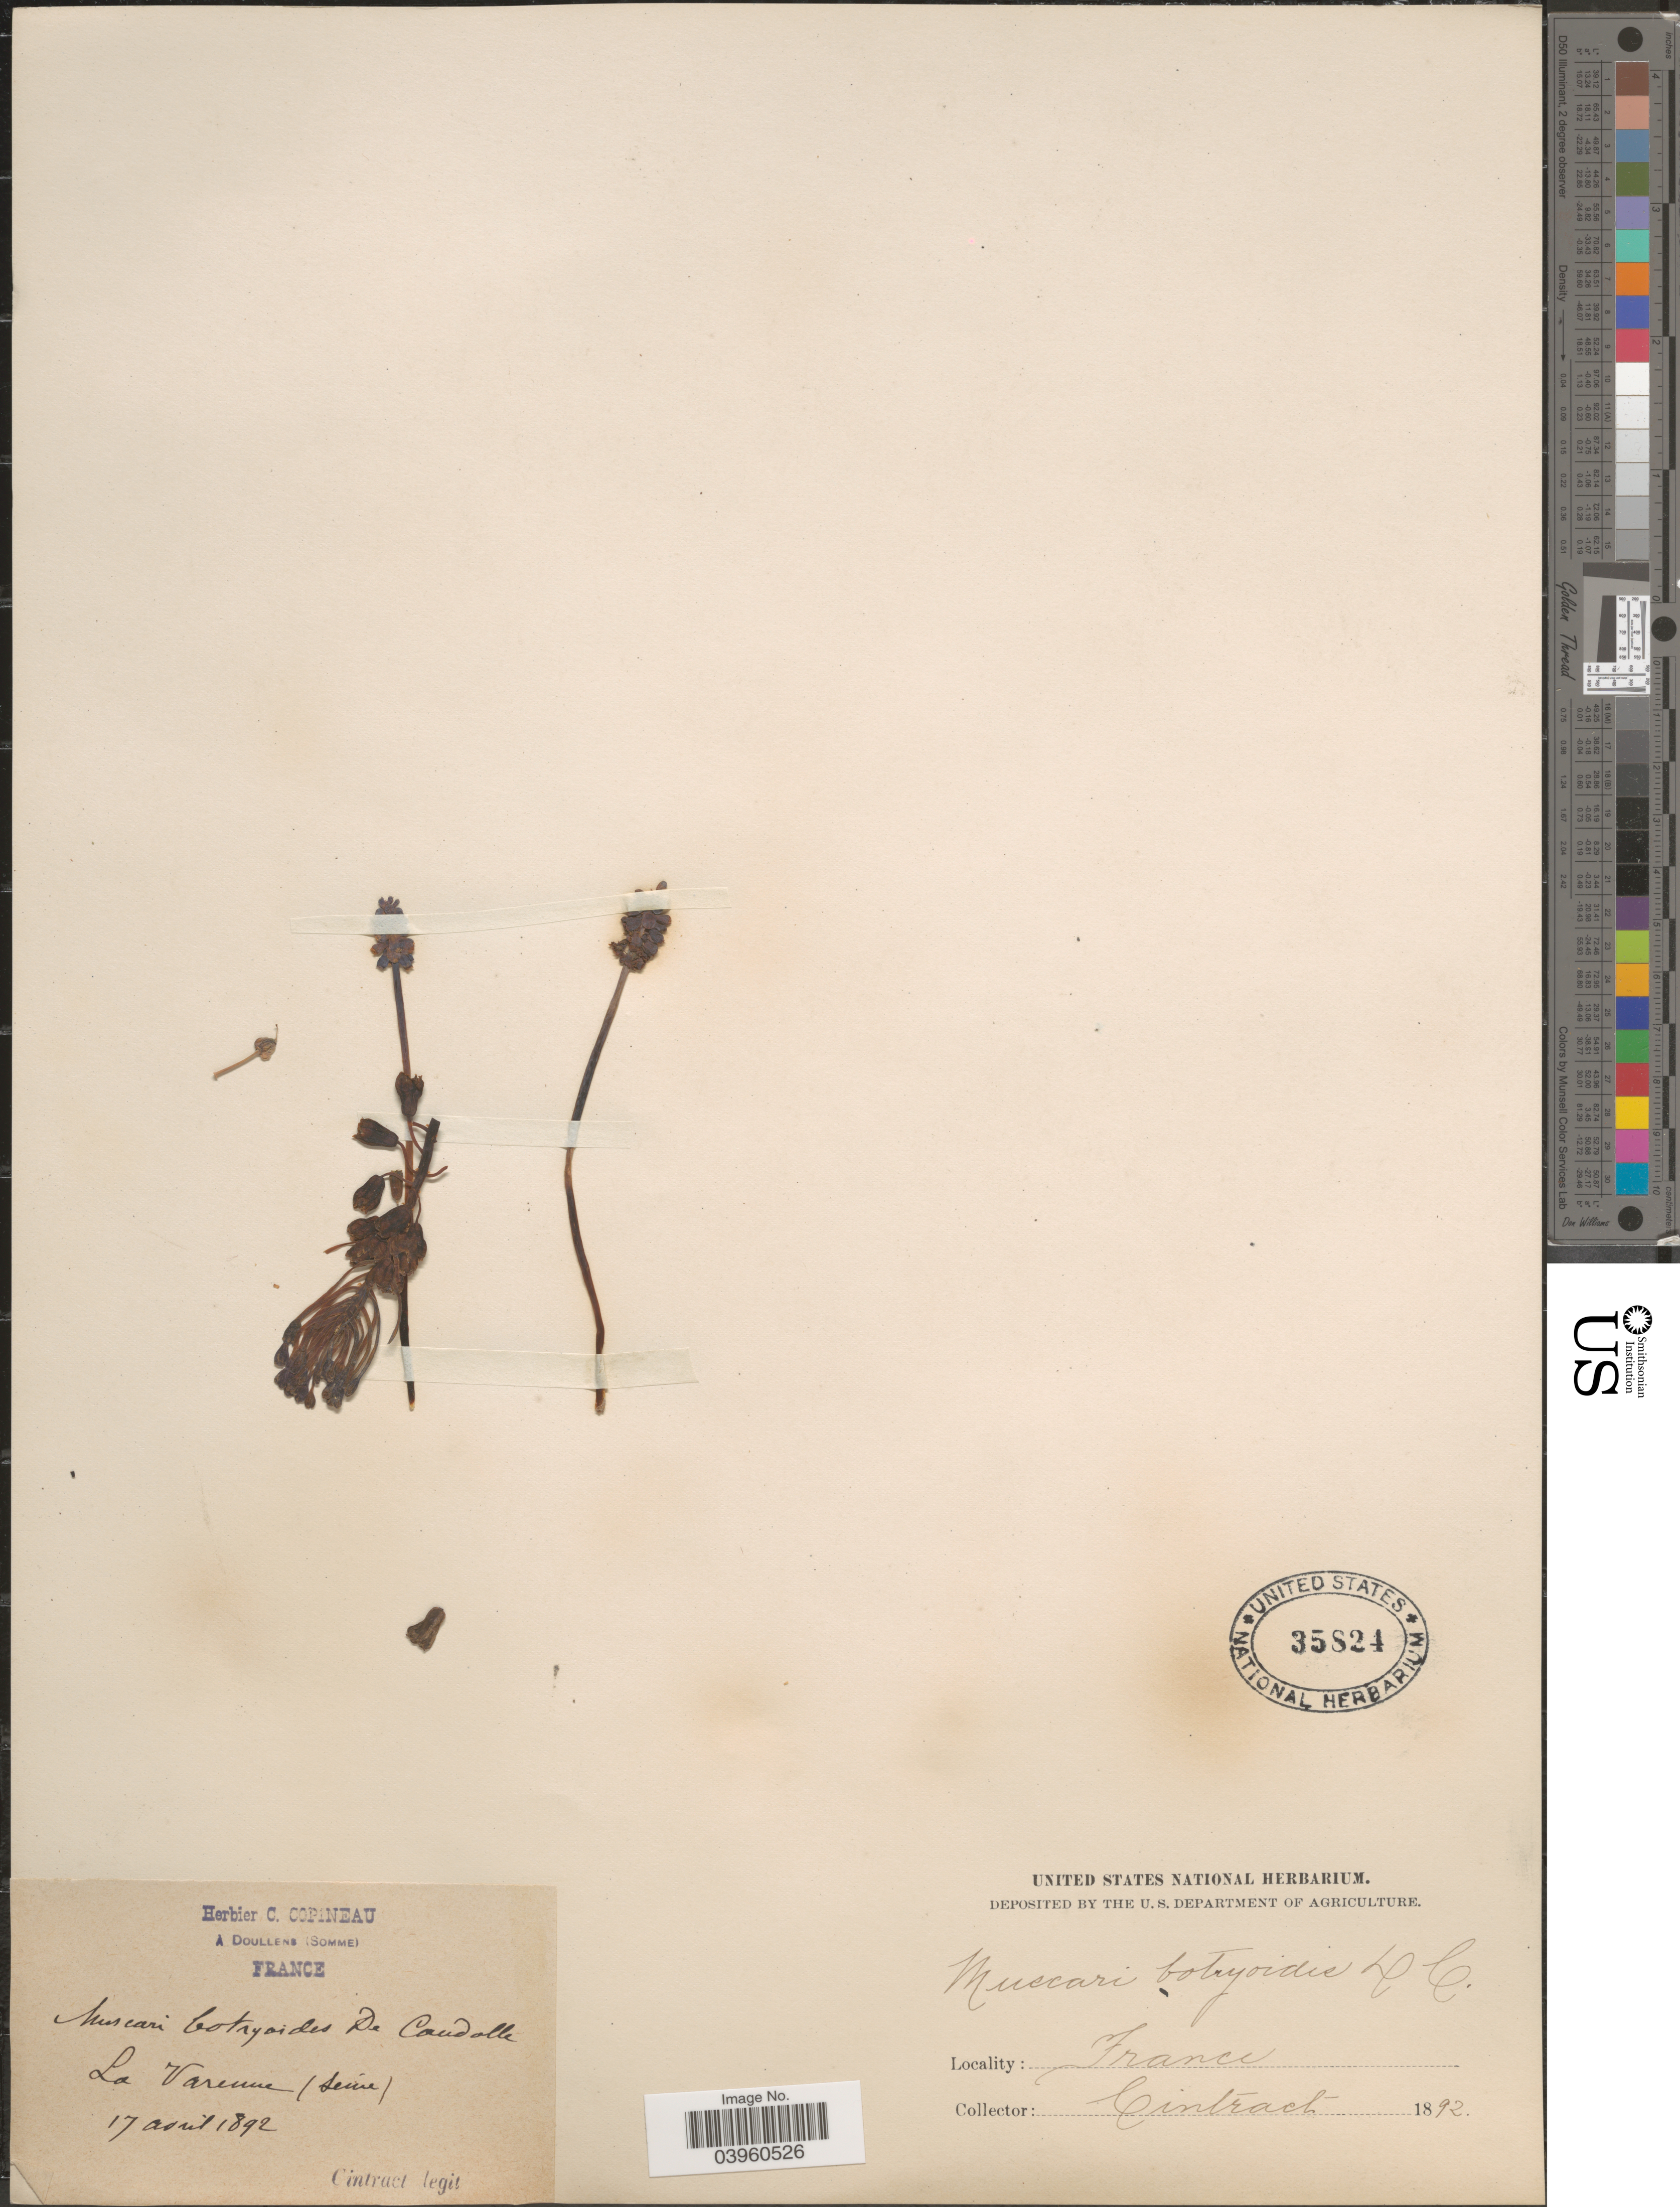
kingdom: Plantae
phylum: Tracheophyta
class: Liliopsida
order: Asparagales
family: Asparagaceae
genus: Muscari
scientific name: Muscari botryoides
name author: (L.) Mill.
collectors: Cintract, --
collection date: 1892-04-17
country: France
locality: La Varenne (Seine).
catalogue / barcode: US 35824